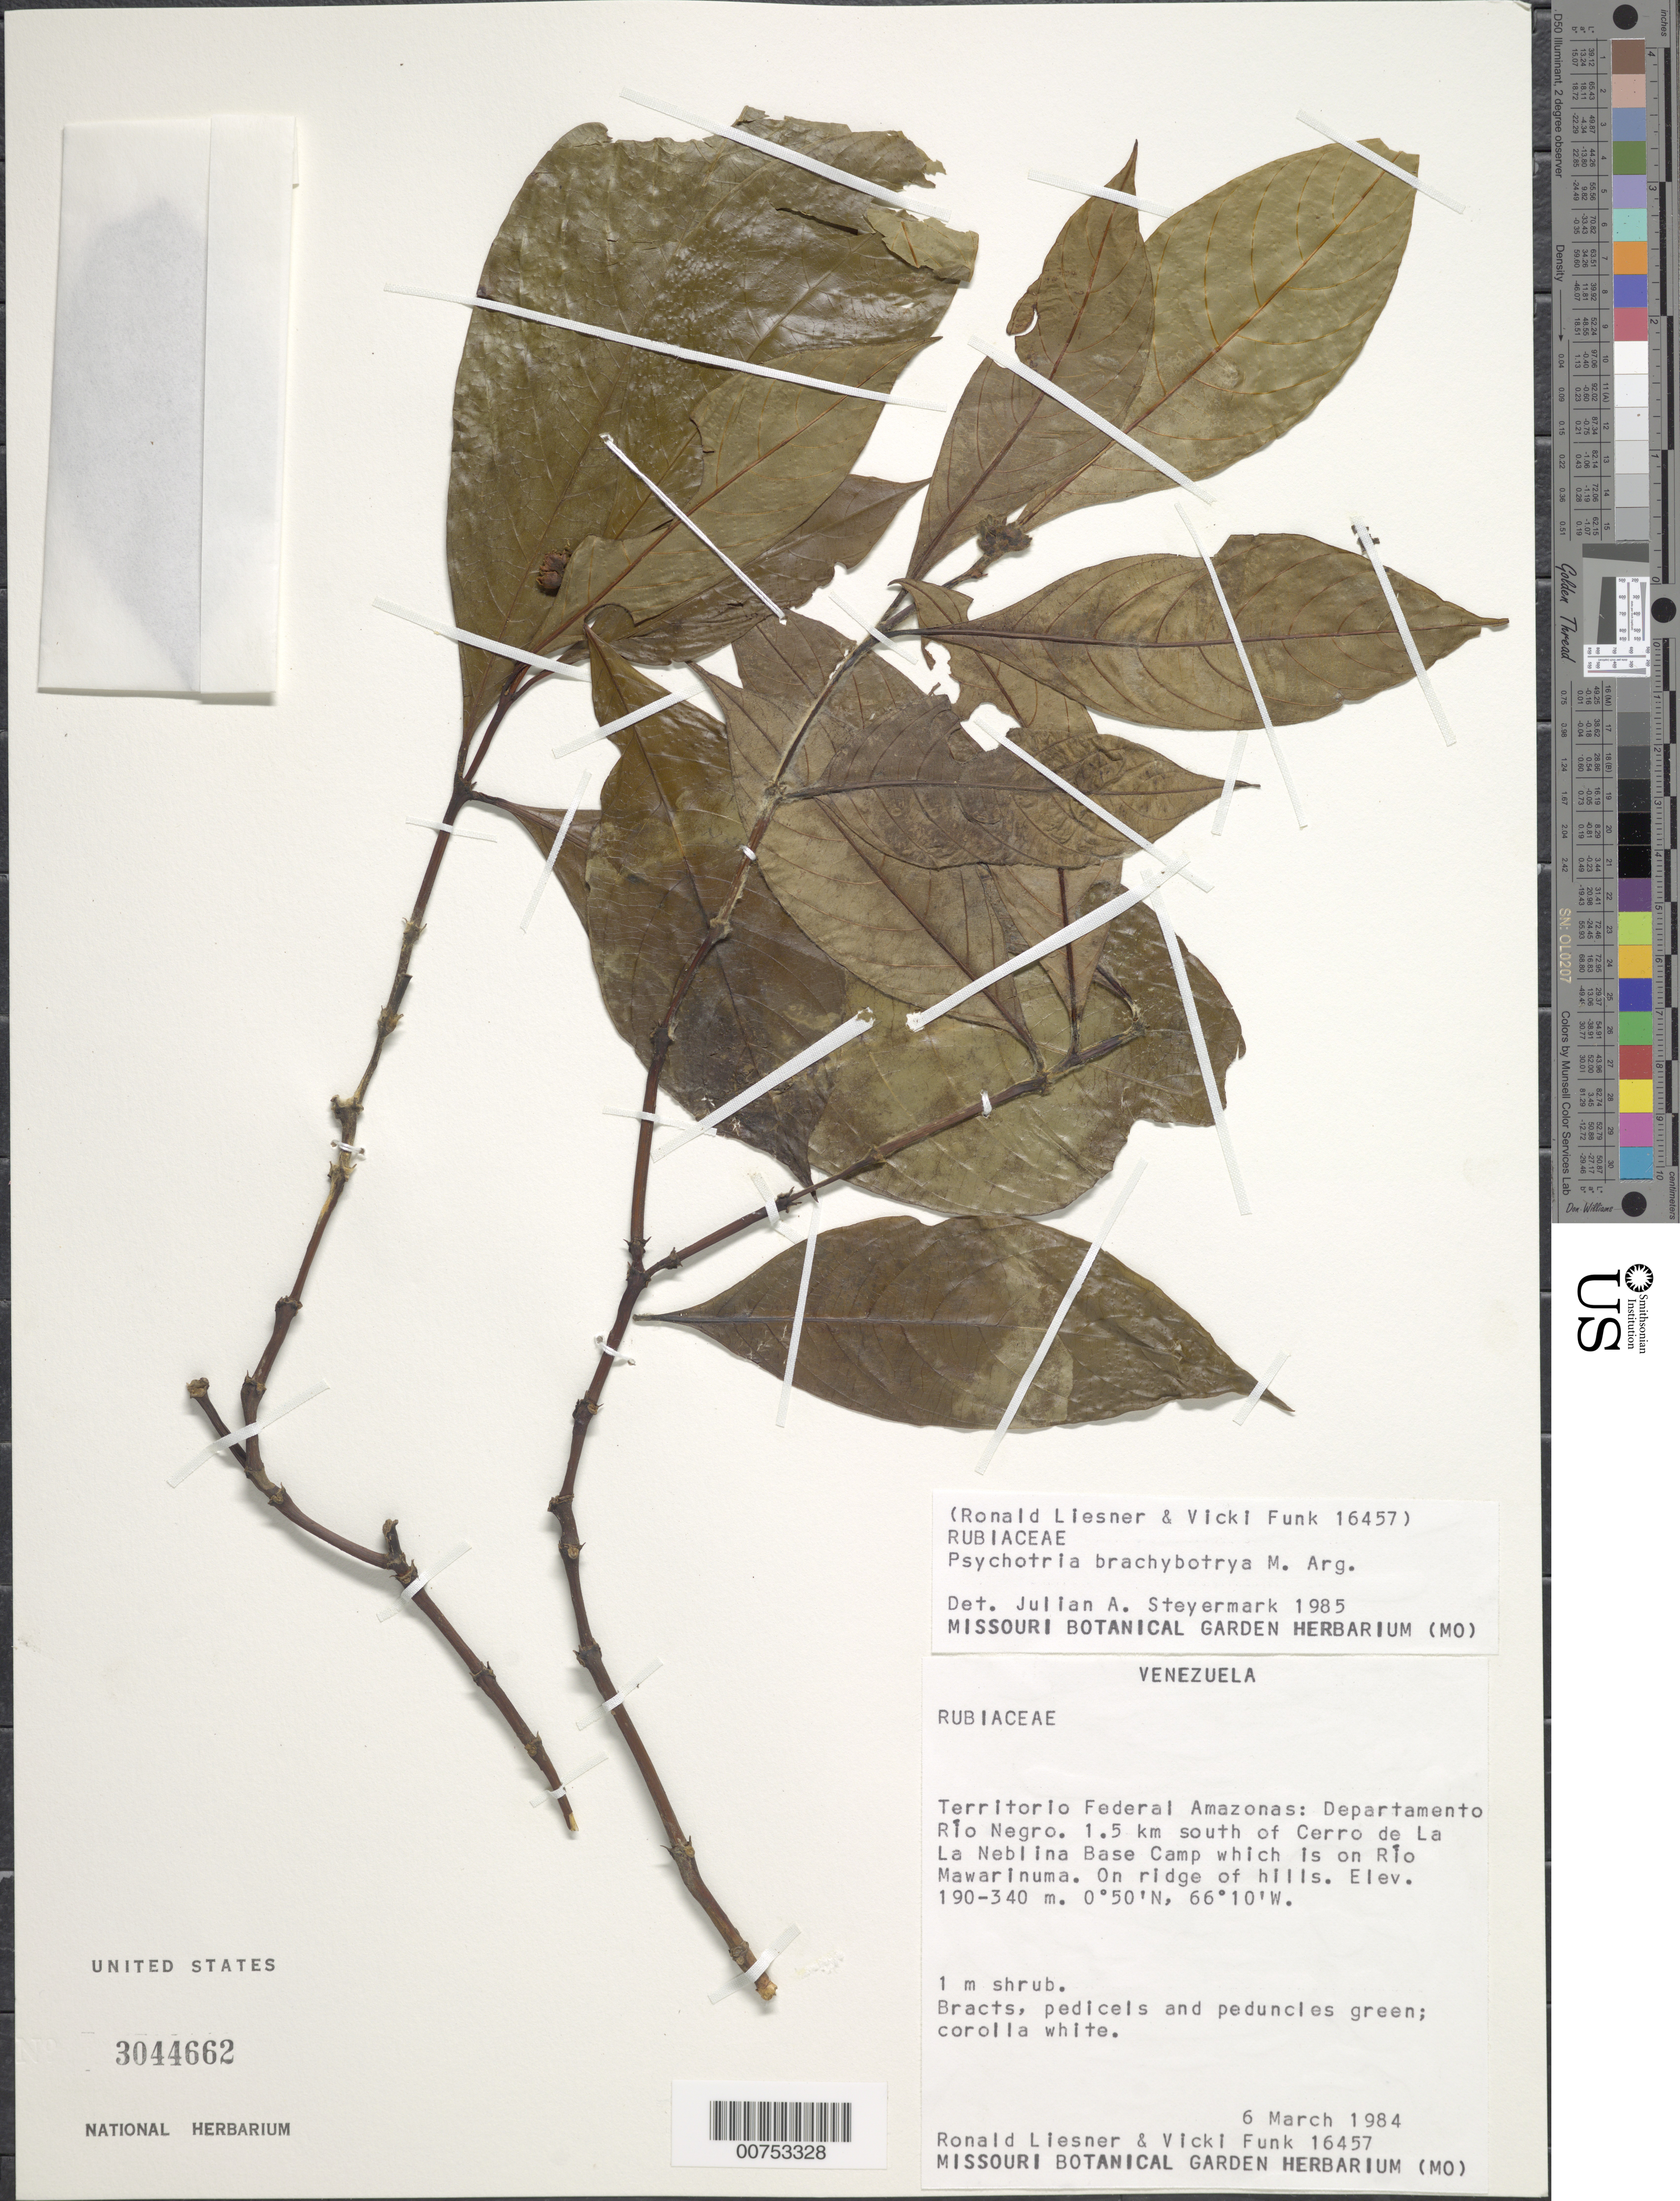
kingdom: Plantae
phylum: Tracheophyta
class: Magnoliopsida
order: Gentianales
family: Rubiaceae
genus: Psychotria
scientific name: Psychotria brachybotrya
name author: Müll. Arg.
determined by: Steyermark, Julian A., (VEN)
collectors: R. L. Liesner & V. Funk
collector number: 16457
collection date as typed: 6-Mar-84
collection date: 1984-03-06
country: Venezuela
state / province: Amazonas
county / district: Río Negro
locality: Río Mawarinuma, 1.5 km S of Cerro de La Neblina Base Camp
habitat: Ridge of hills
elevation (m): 190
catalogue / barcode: US 3044662